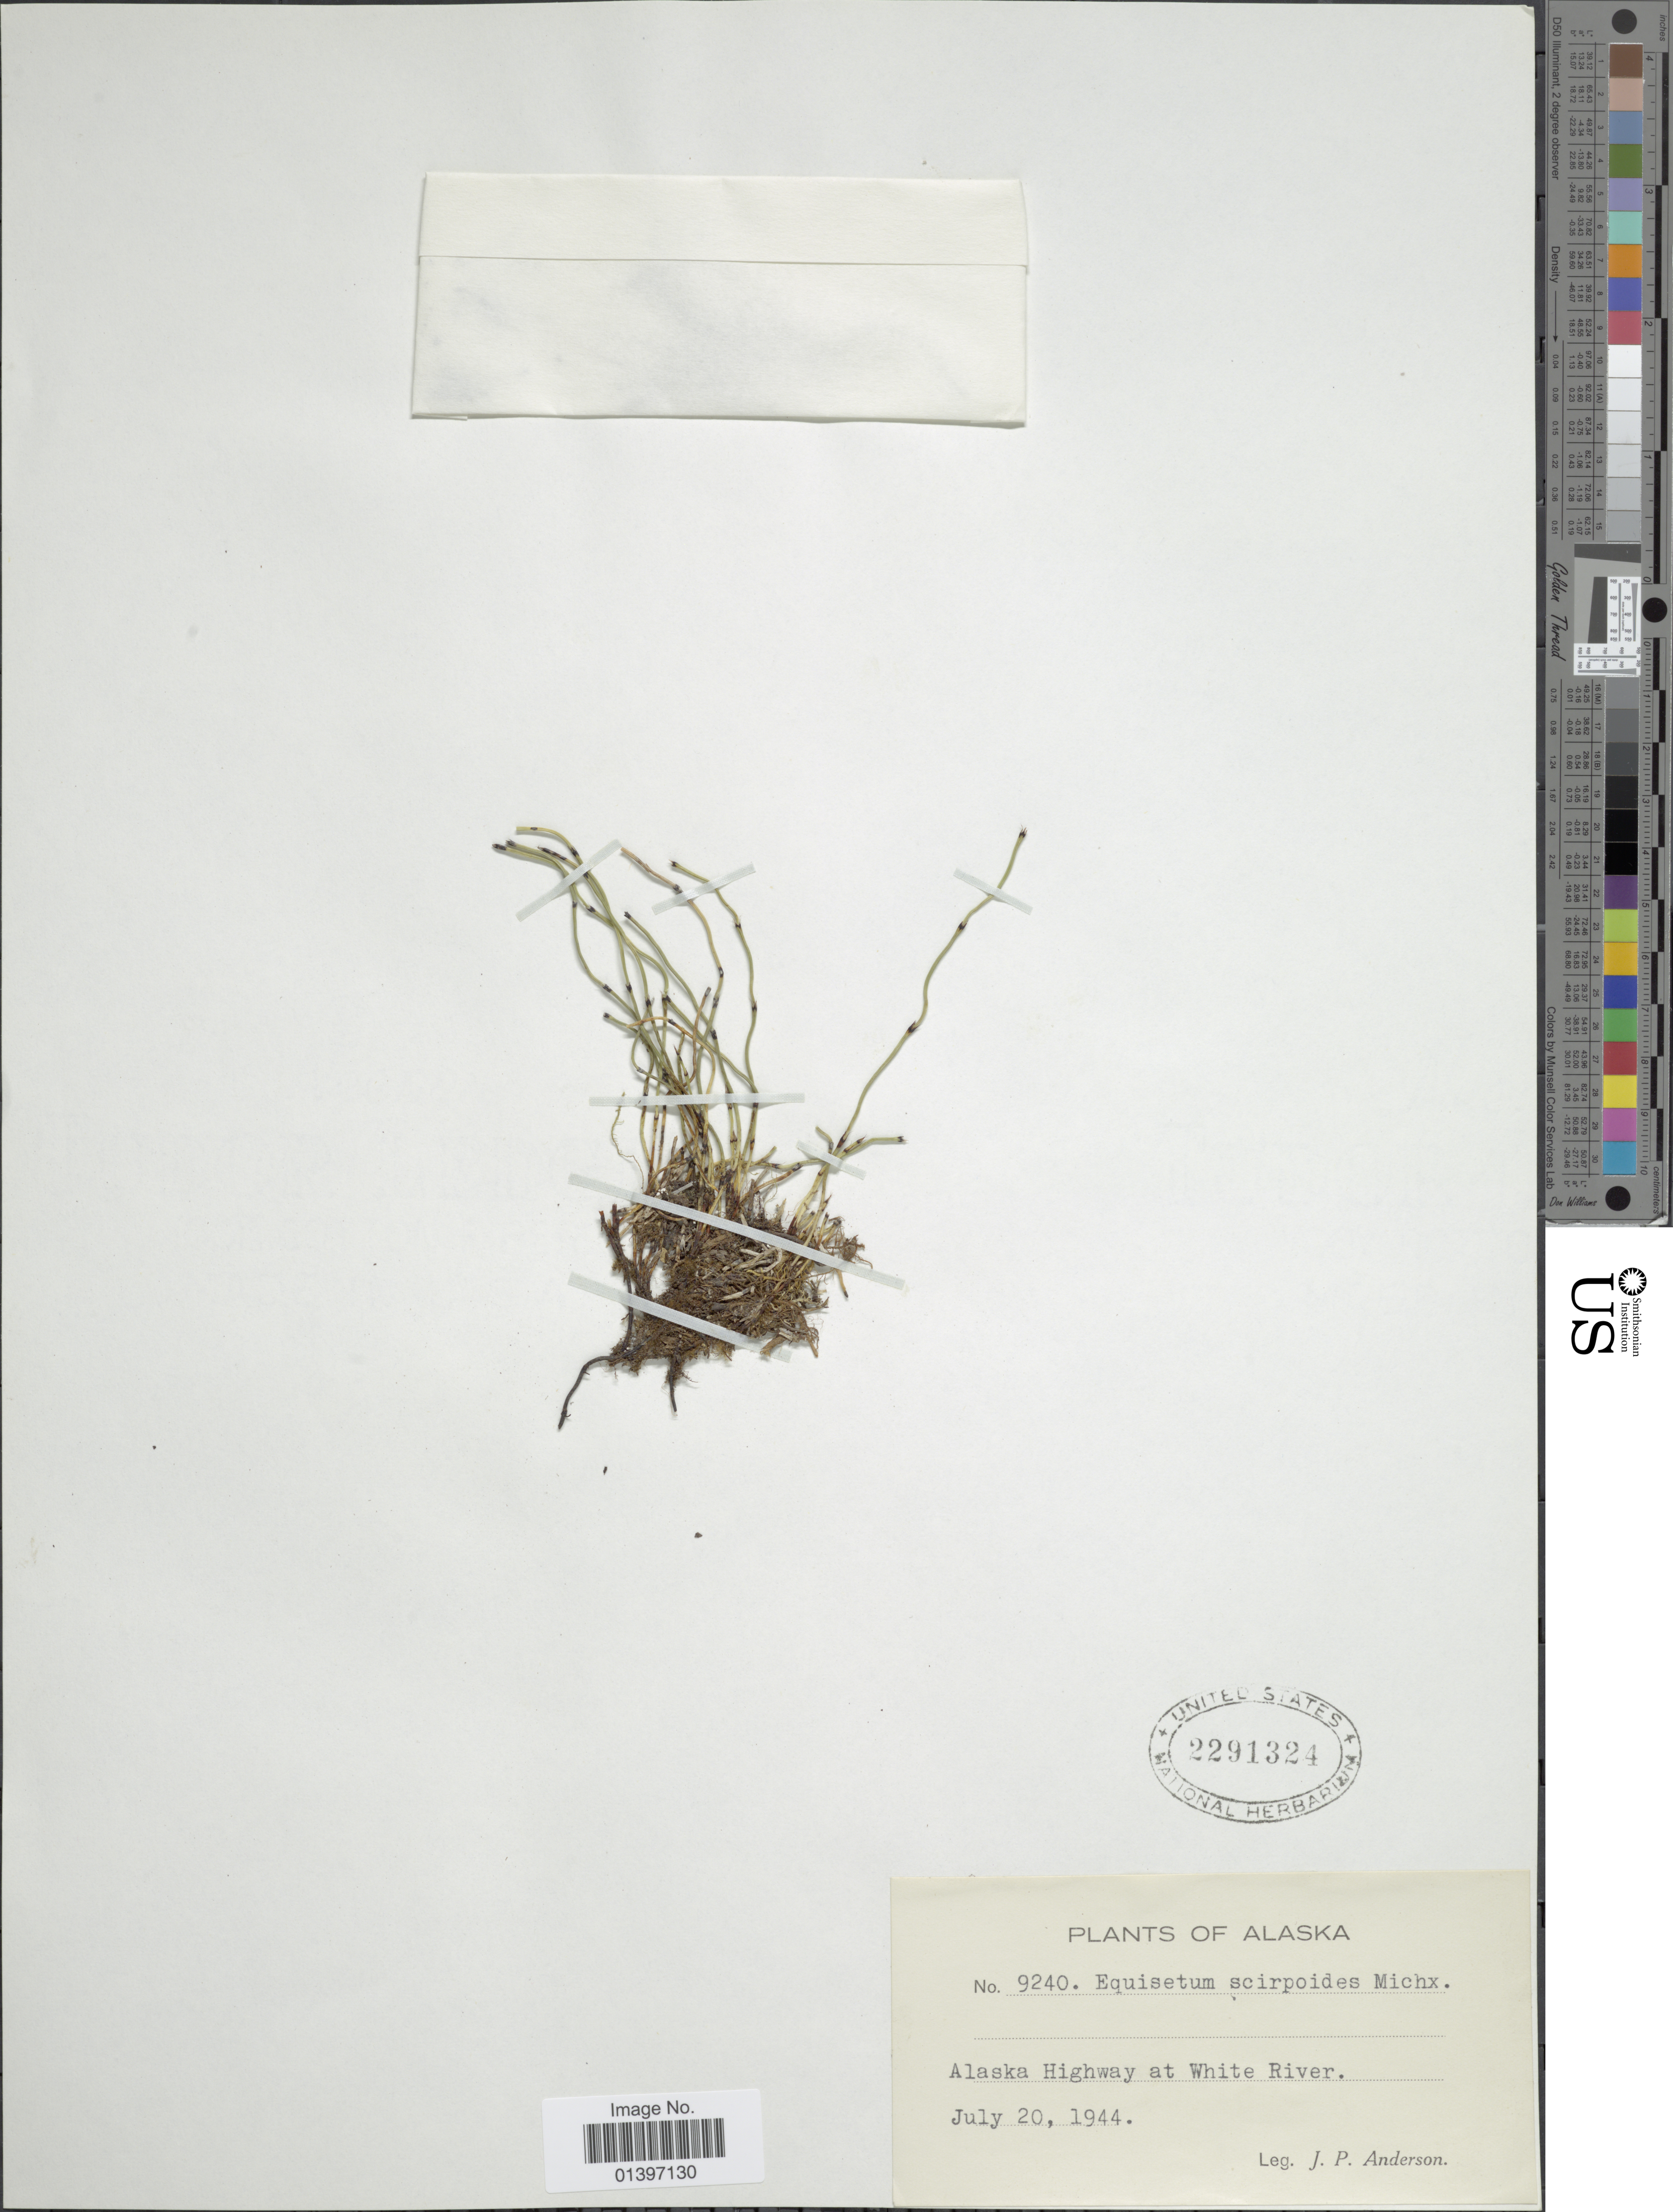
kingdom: Plantae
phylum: Tracheophyta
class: Polypodiopsida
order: Equisetales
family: Equisetaceae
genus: Equisetum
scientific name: Equisetum scirpoides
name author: Michx.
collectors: J. P. Anderson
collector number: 9240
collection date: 1944-07-20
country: United States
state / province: Alaska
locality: Alaska Highway at White river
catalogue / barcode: US 2291324